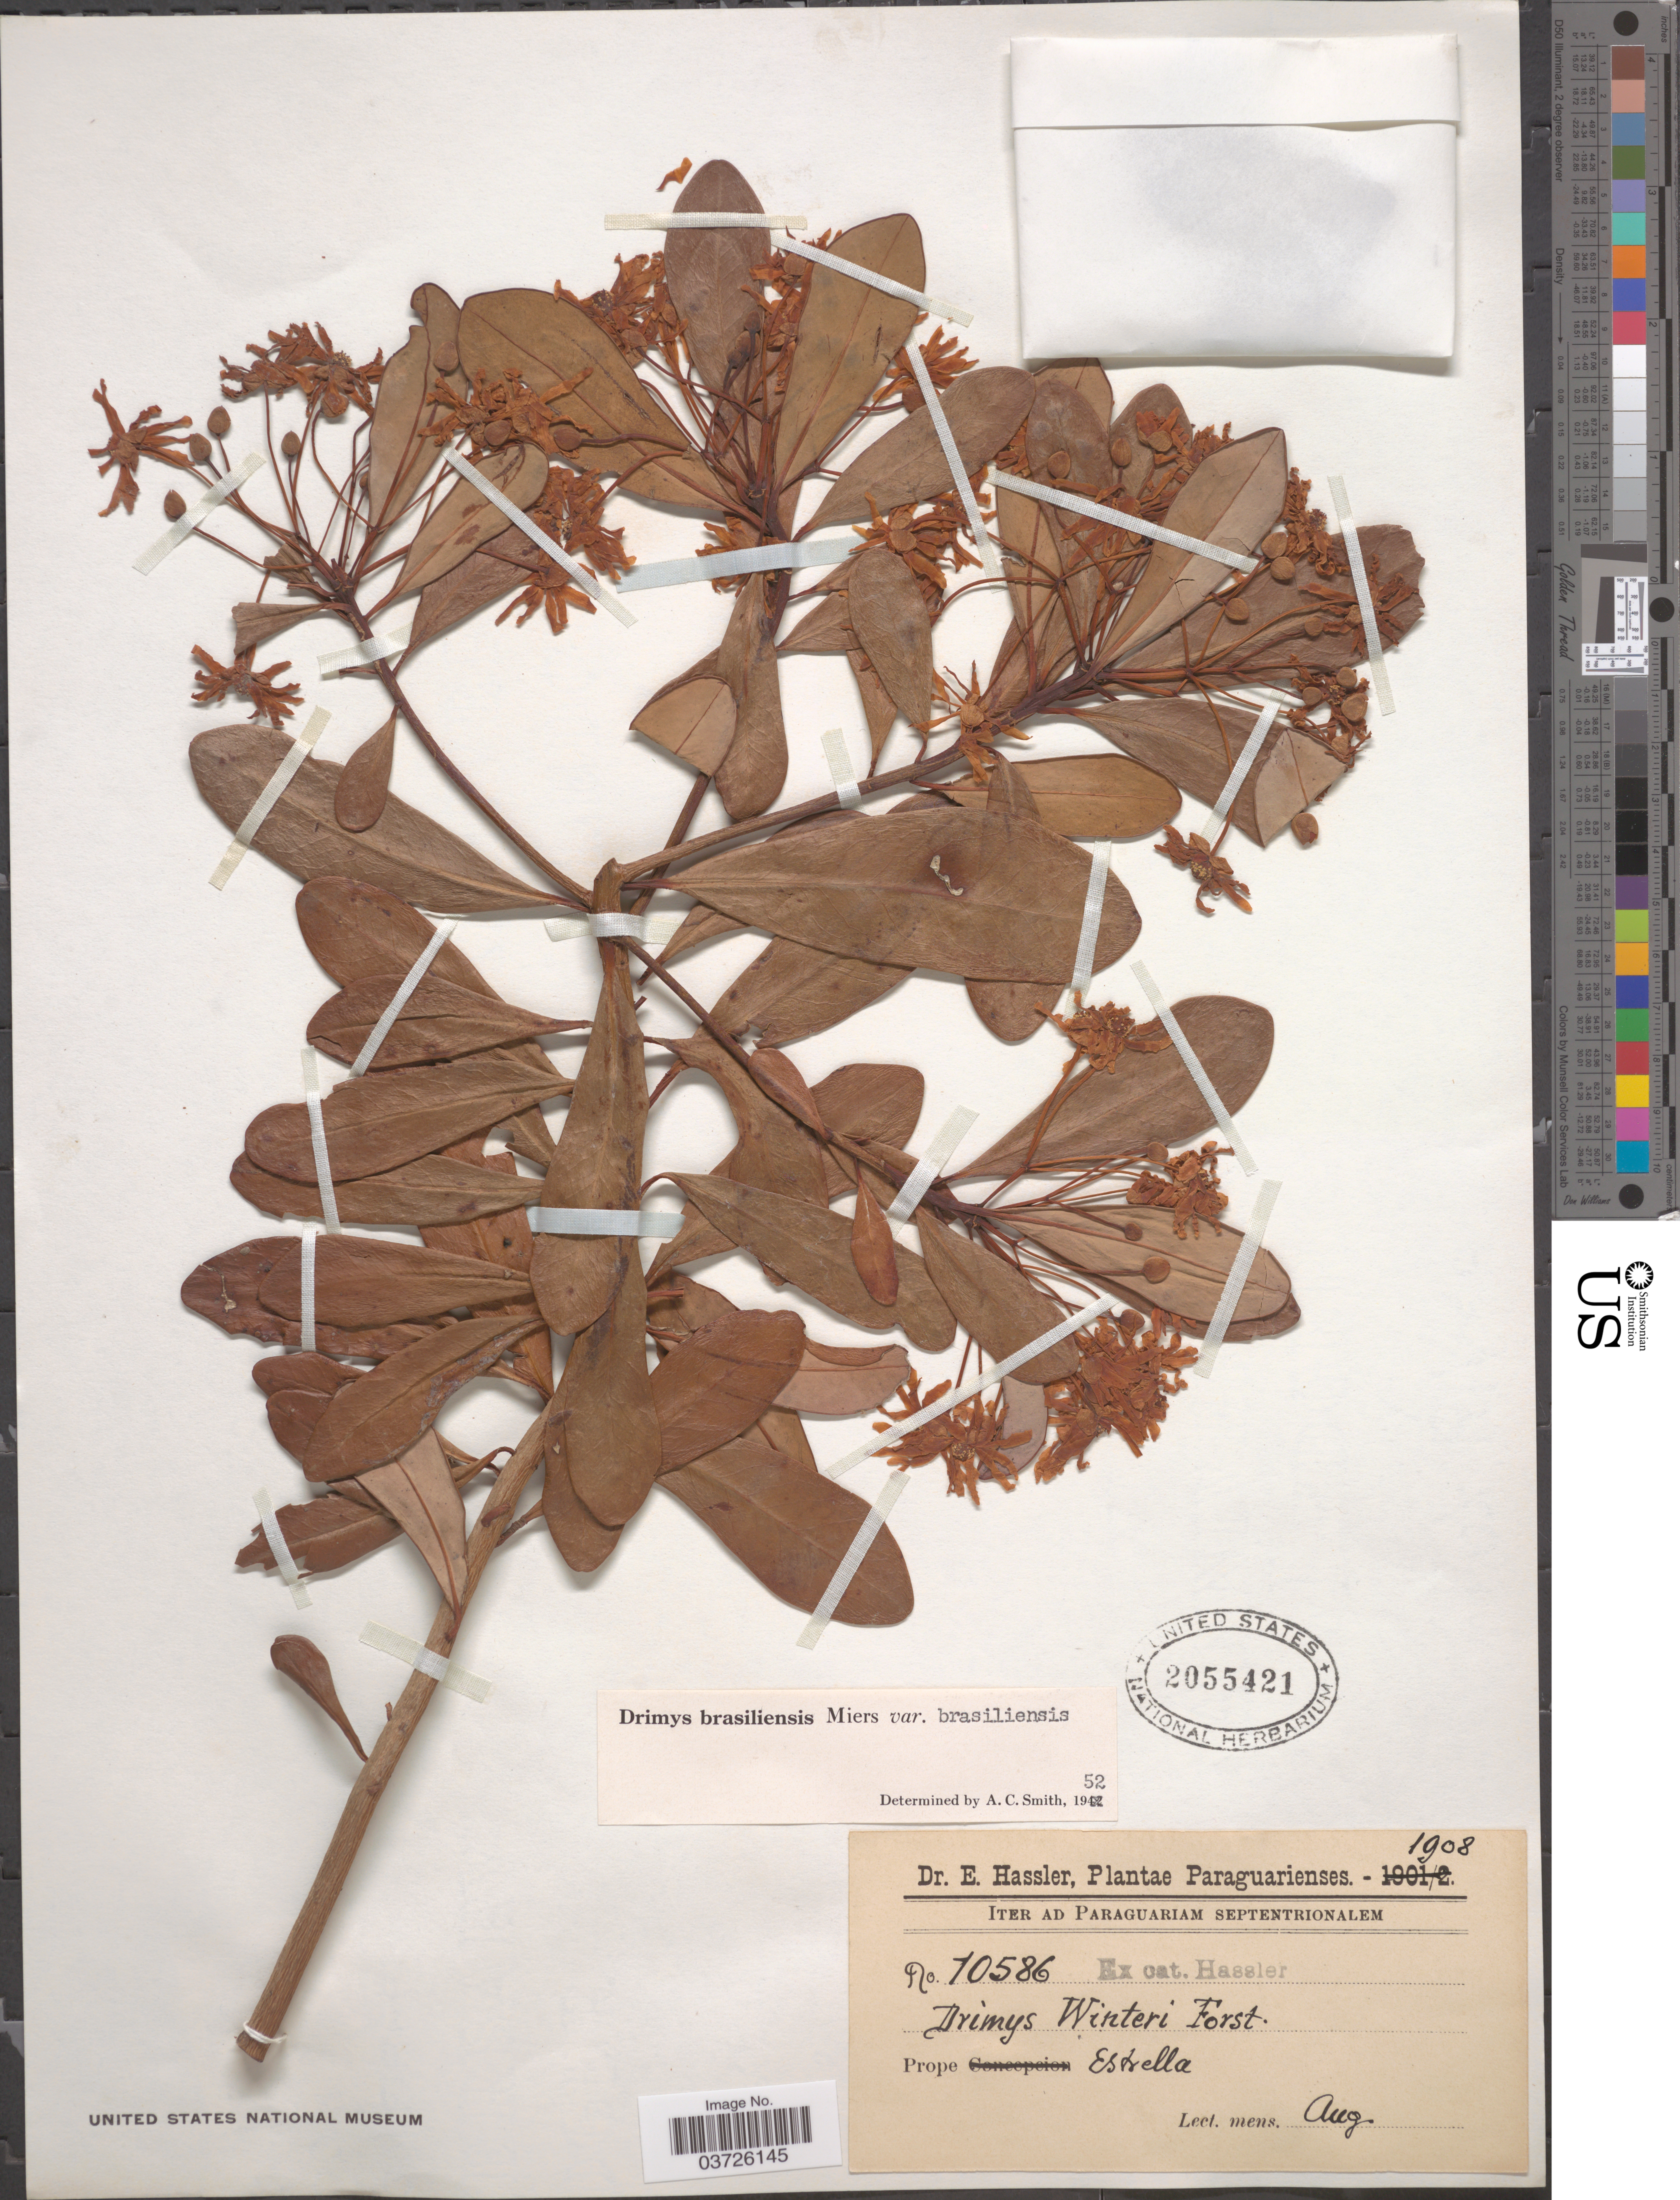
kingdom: Plantae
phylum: Tracheophyta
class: Magnoliopsida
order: Canellales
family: Winteraceae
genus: Drimys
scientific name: Drimys brasiliensis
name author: Miers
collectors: E. Hassler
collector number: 10586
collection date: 1908-08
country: Paraguay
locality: Iter ad Paraguariam Septentrionalem. Prope Estrella.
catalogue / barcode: US 2055421